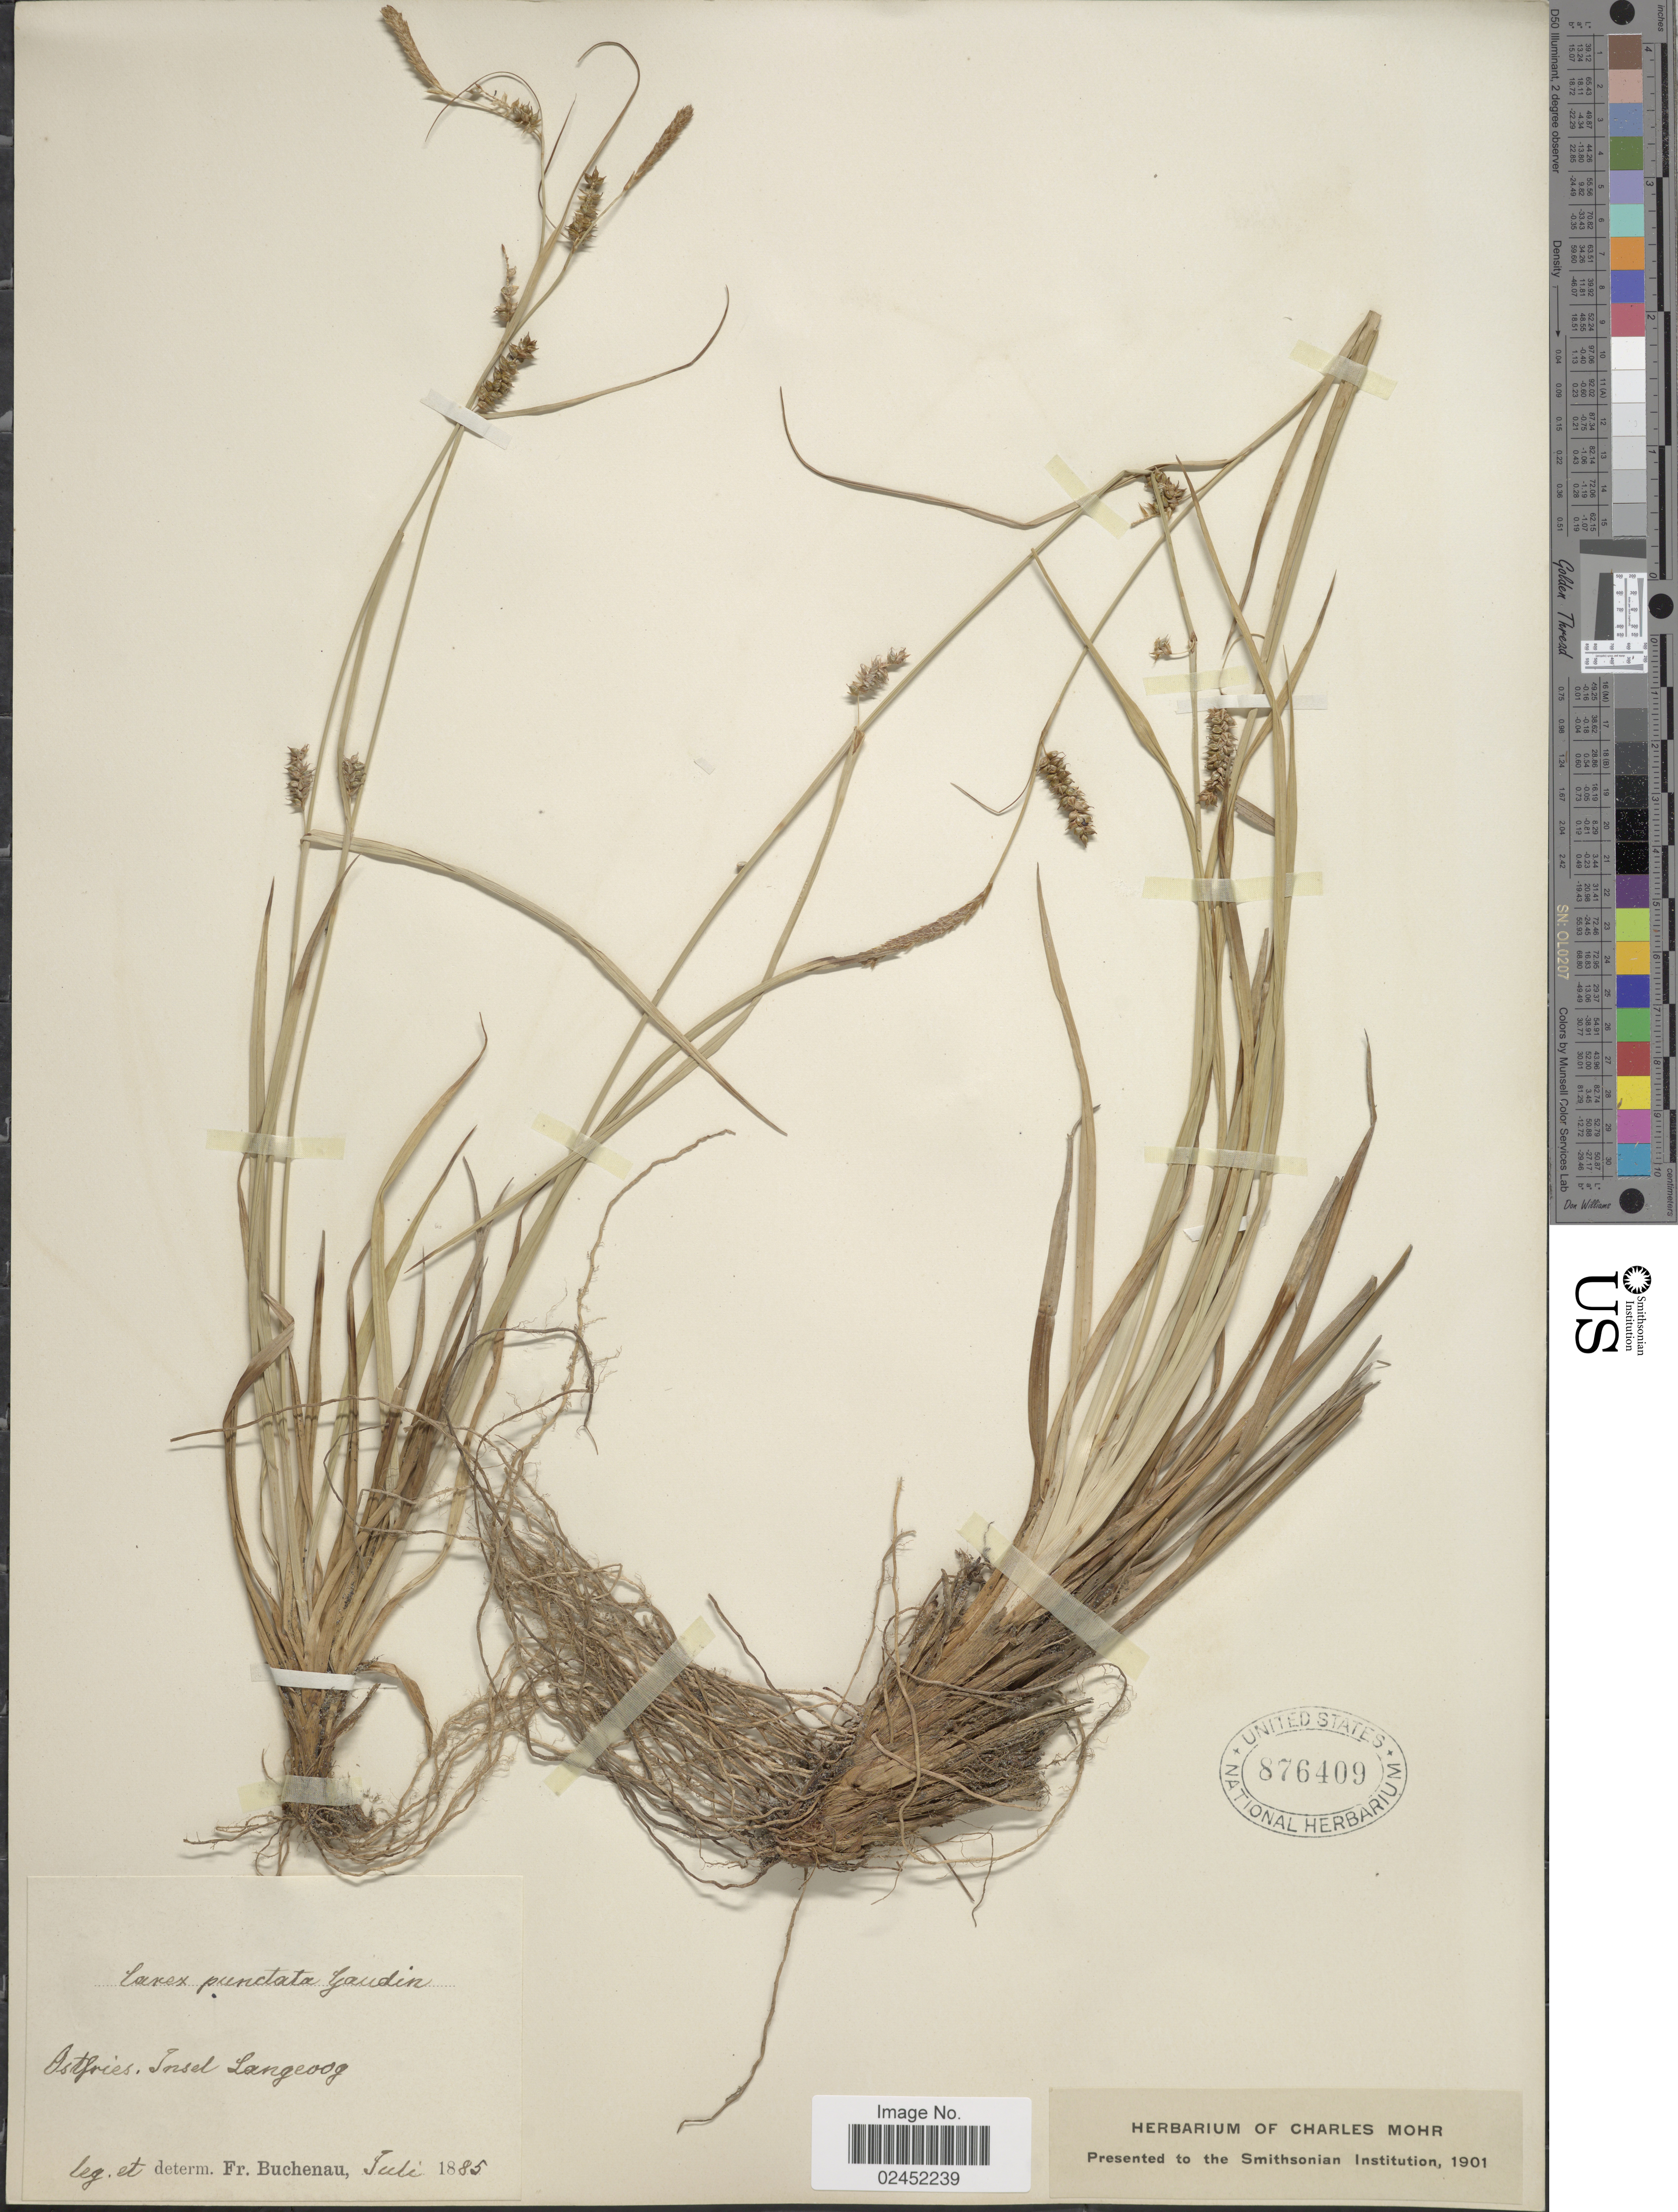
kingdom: Plantae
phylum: Tracheophyta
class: Liliopsida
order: Poales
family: Cyperaceae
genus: Carex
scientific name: Carex punctata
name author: Gaudin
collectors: F. Buchenau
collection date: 1885-07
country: Germany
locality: Ostrfries. Tonsel Langeoog. [interpreted]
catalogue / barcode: US 876409